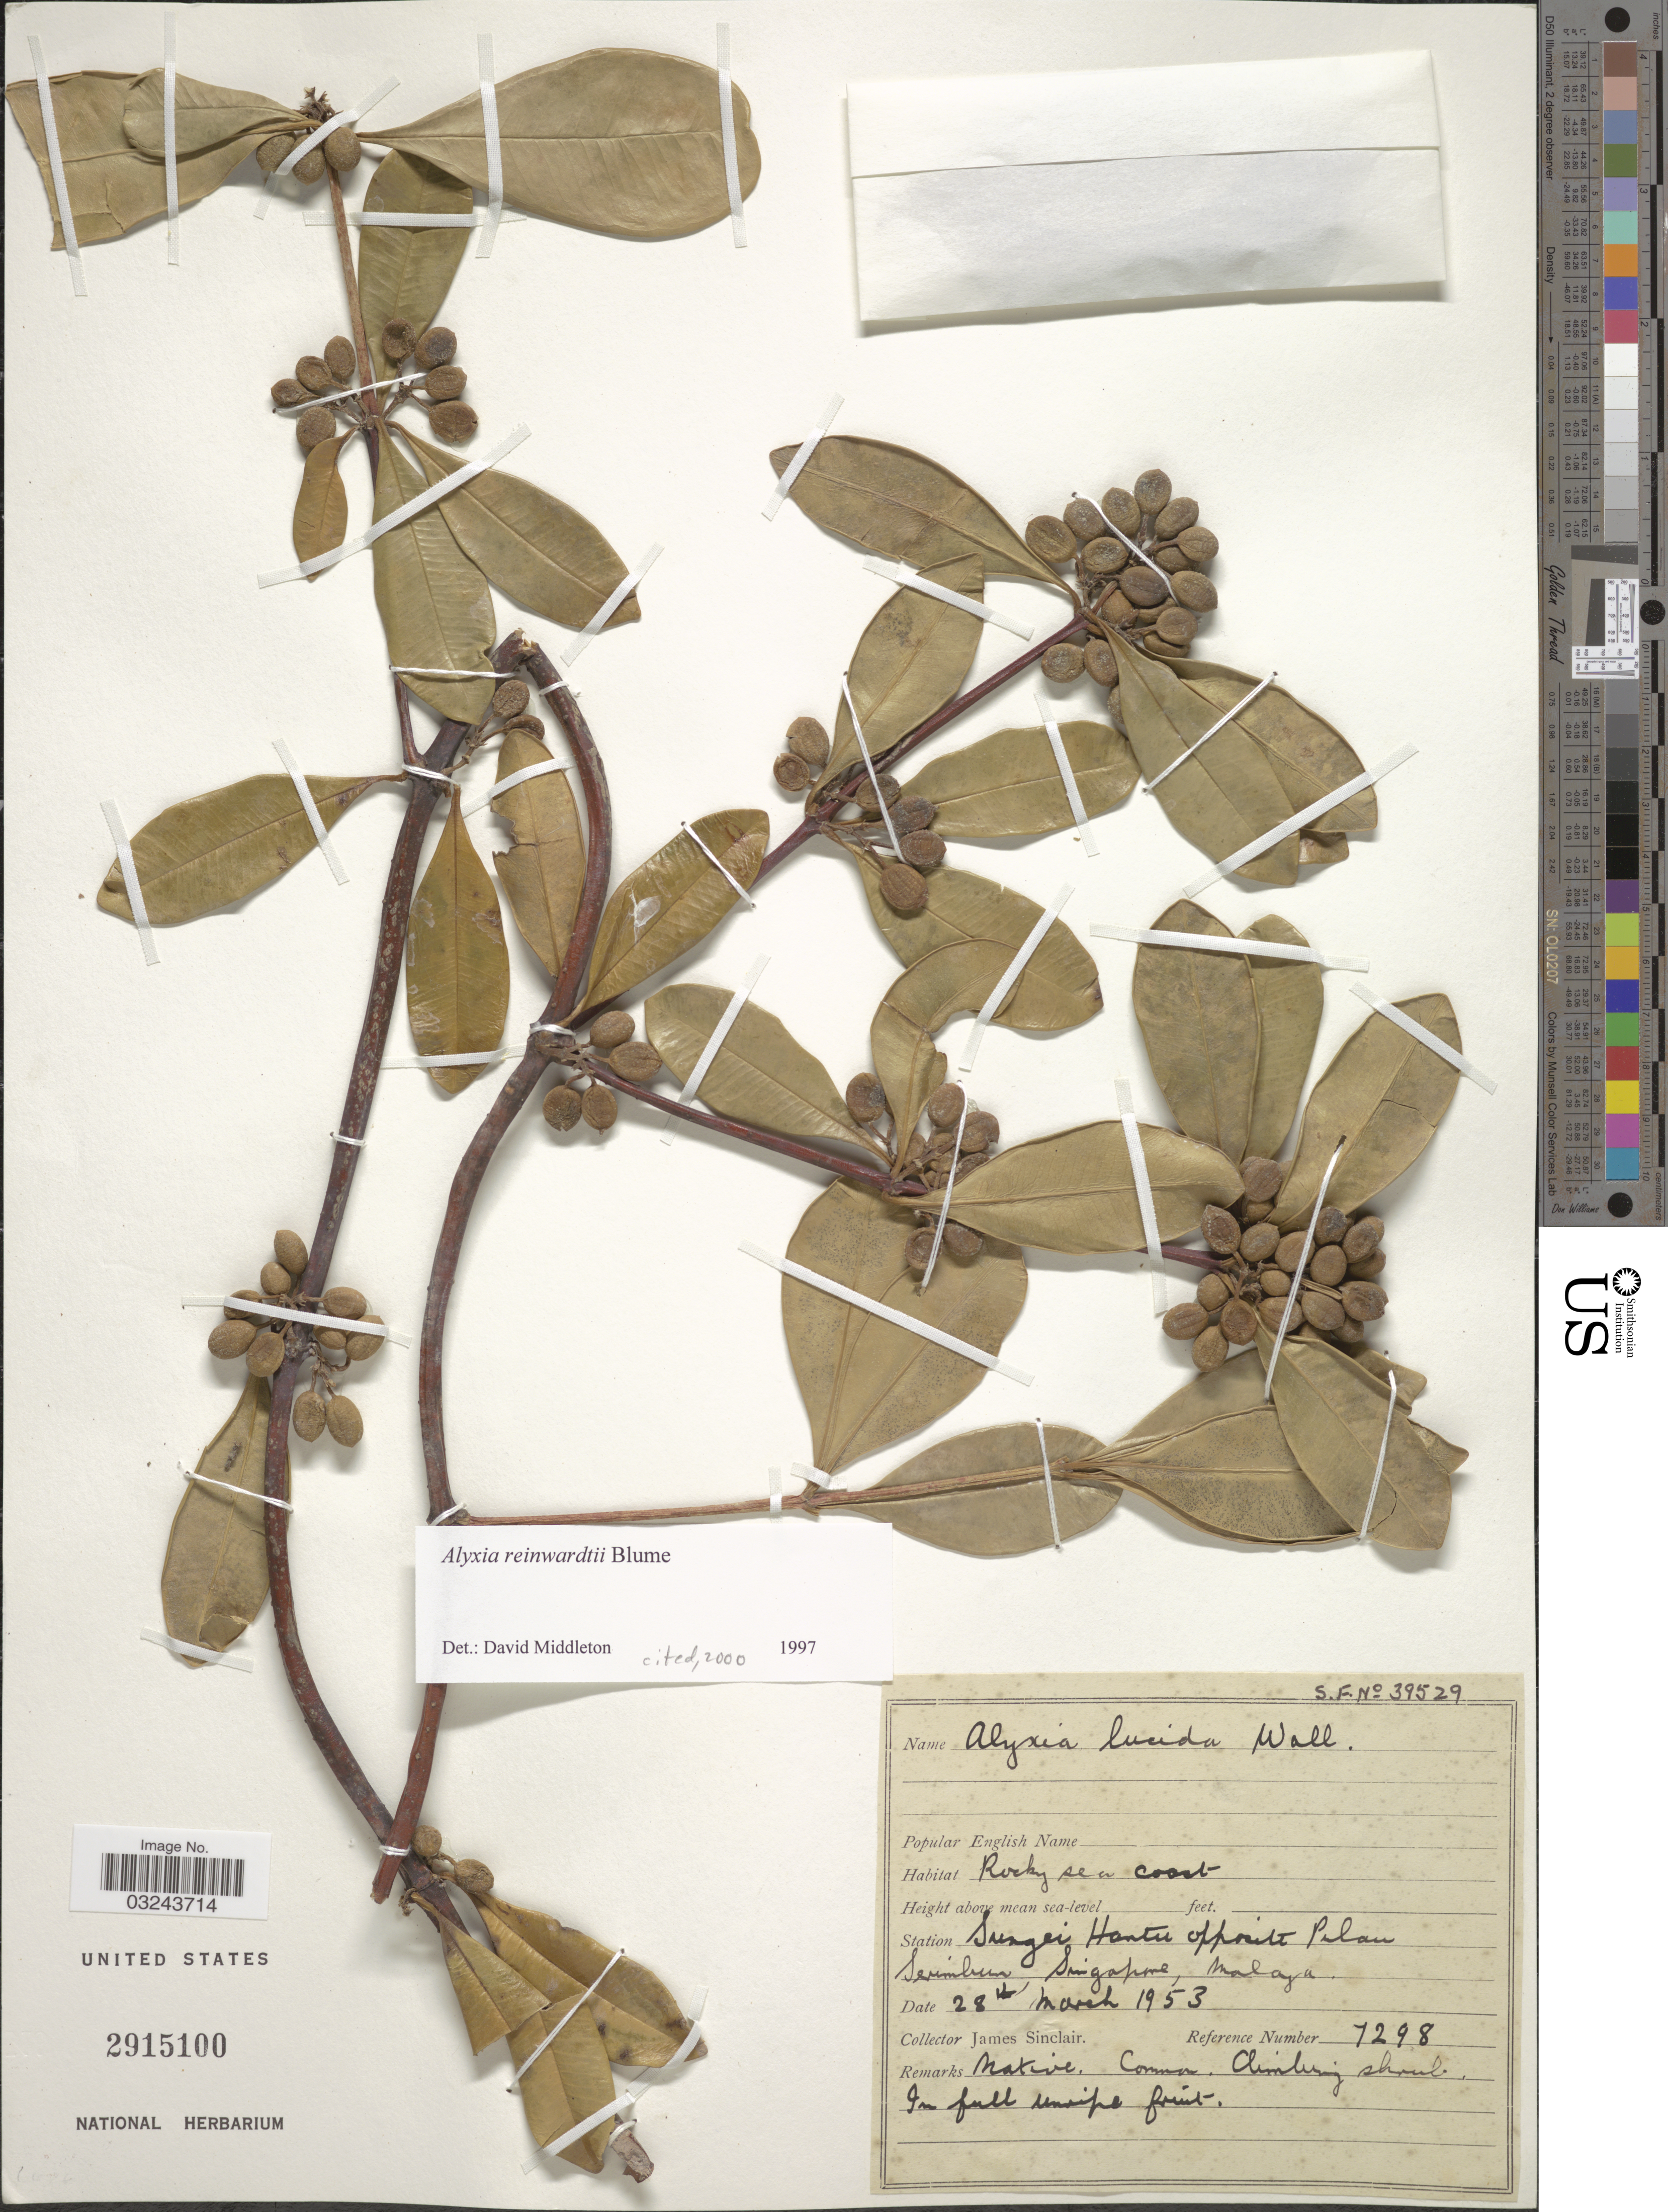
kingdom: Plantae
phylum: Tracheophyta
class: Magnoliopsida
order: Gentianales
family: Apocynaceae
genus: Alyxia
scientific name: Alyxia reinwardtii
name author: Blume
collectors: J. Sinclair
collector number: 7298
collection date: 1953-03-28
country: Singapore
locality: Sungei Hantu opposite Pelau Sarimbun, Malaya.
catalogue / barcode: US 2915100